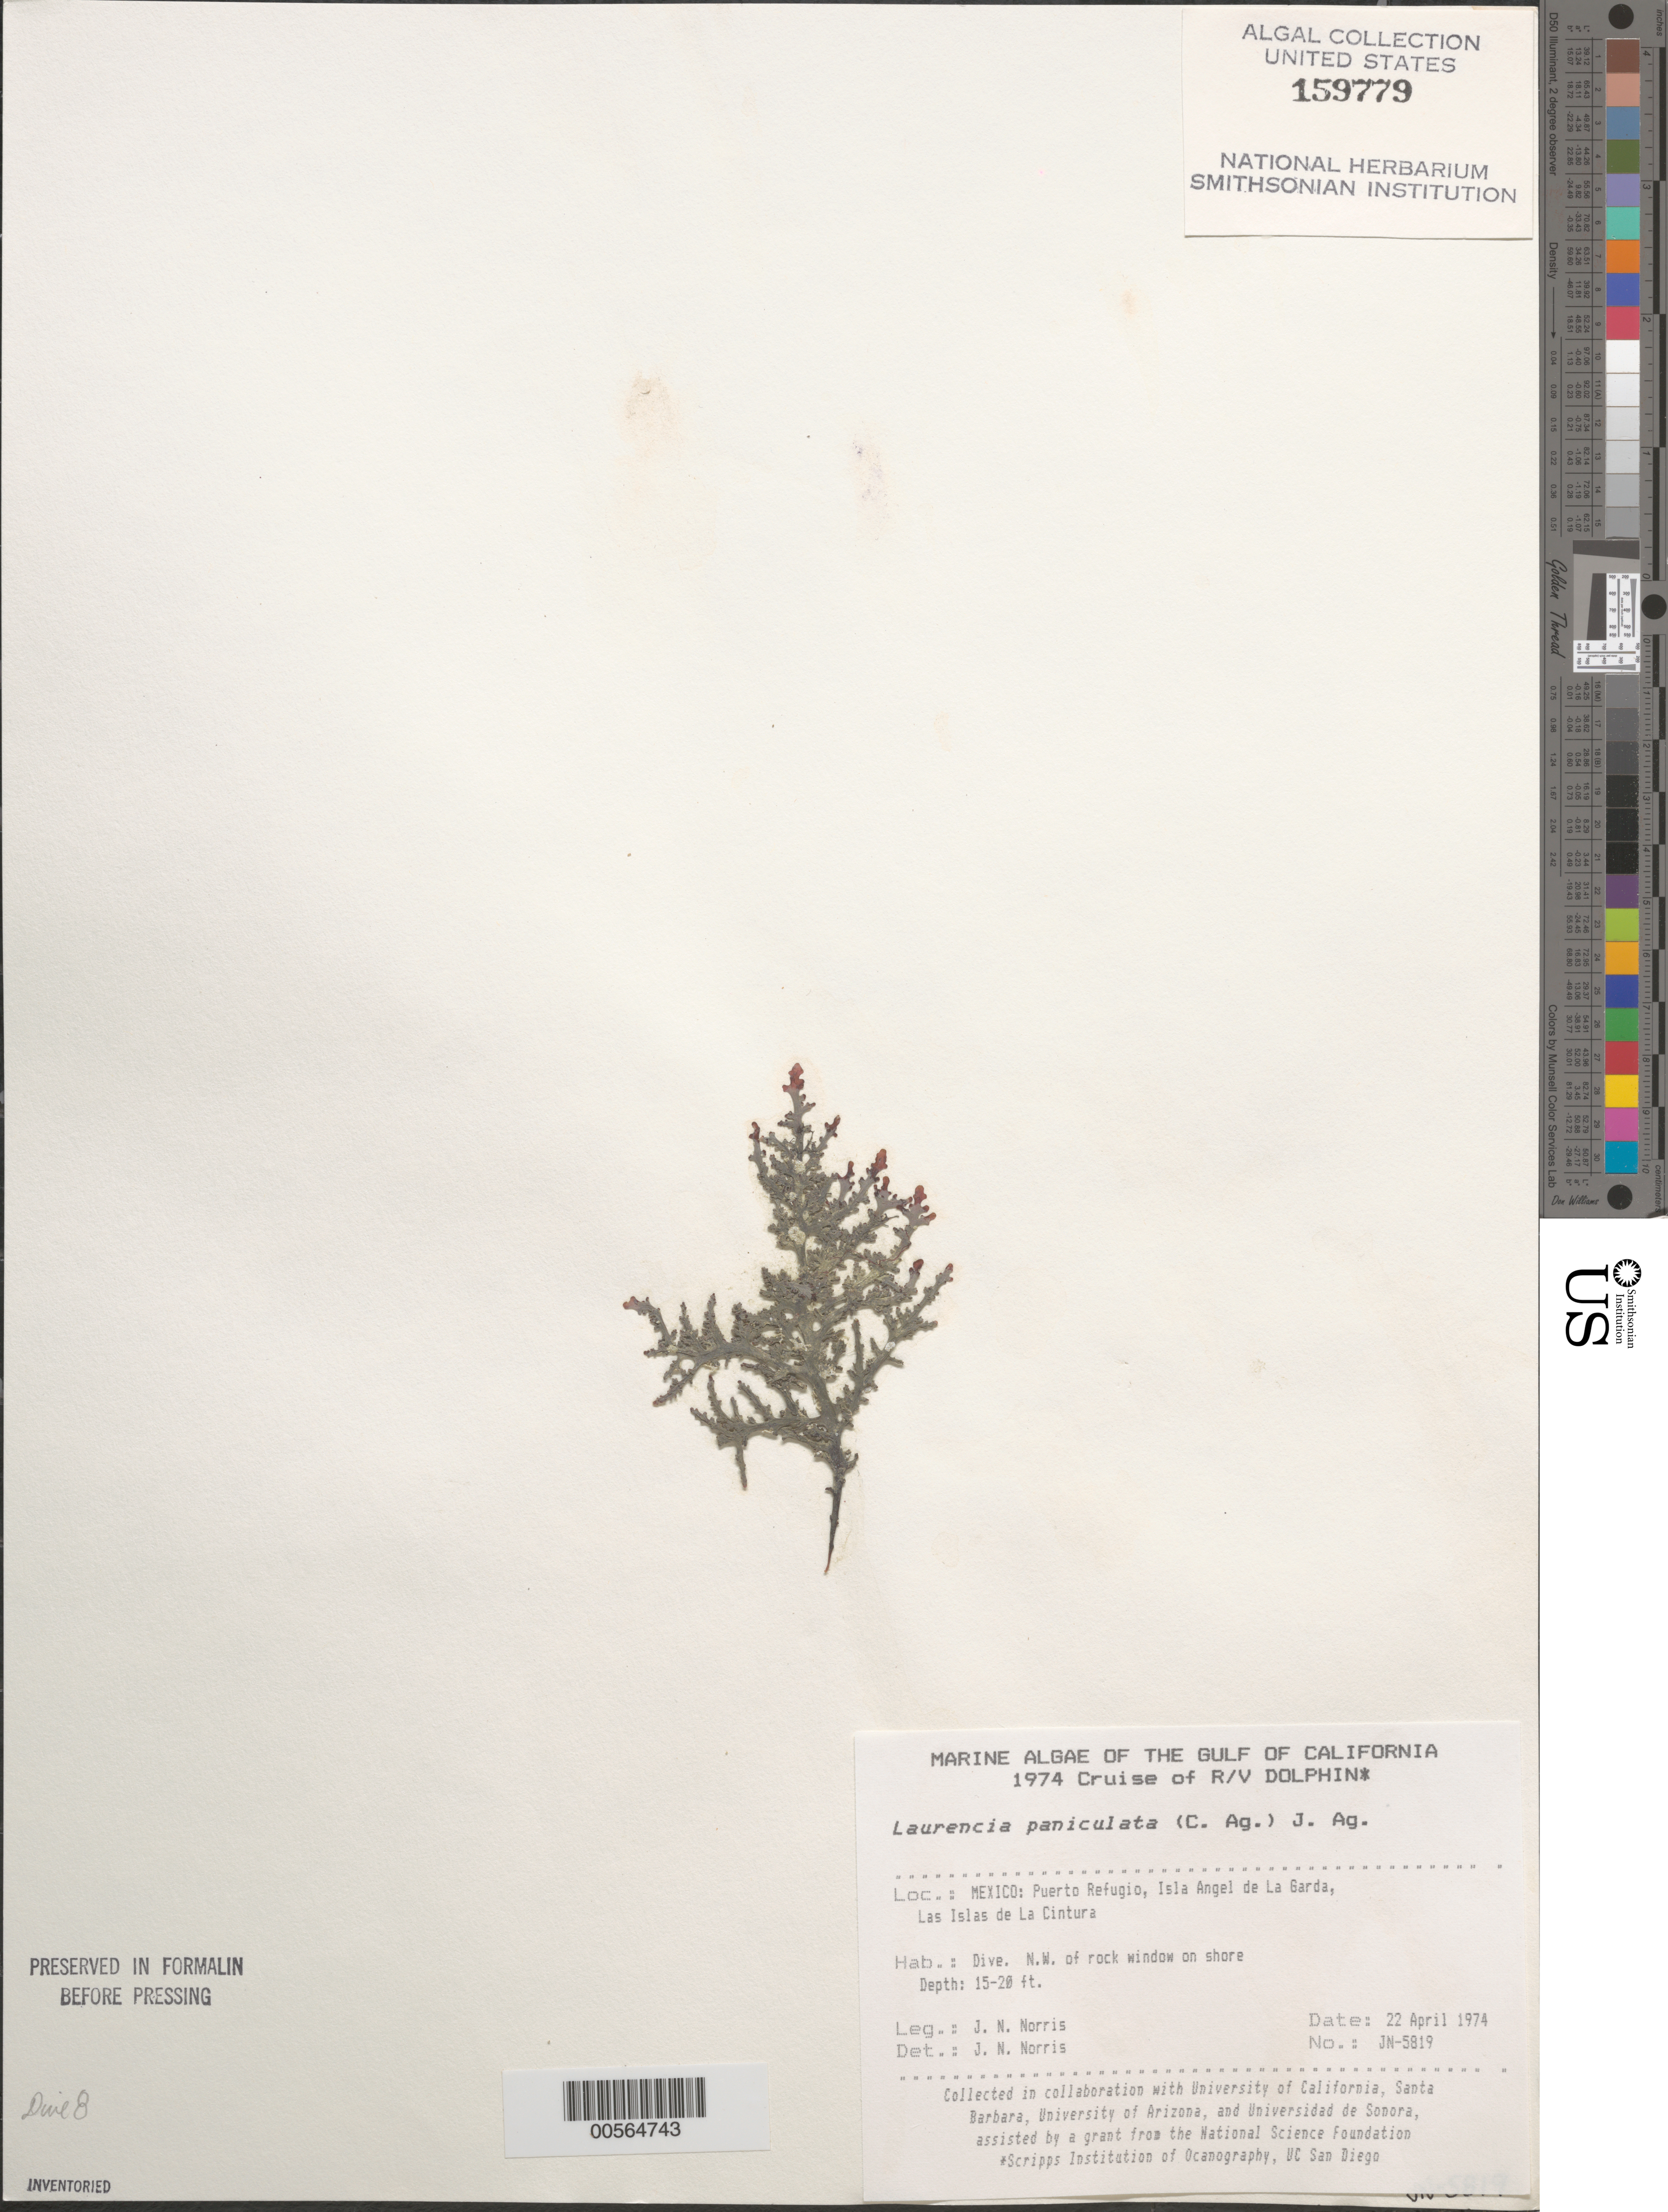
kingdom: Plantae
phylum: Rhodophyta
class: Florideophyceae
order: Ceramiales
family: Rhodomelaceae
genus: Palisada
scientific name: Palisada thuyoides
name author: (Kützing) Cassano et al.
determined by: Algae name updating Project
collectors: J. N. Norris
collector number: JN-5819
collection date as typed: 22 Apr 1974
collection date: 1974-04-22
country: Mexico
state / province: Baja California Norte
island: Isla Angel de la Guarda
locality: Puerto Refugio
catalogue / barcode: US 159779